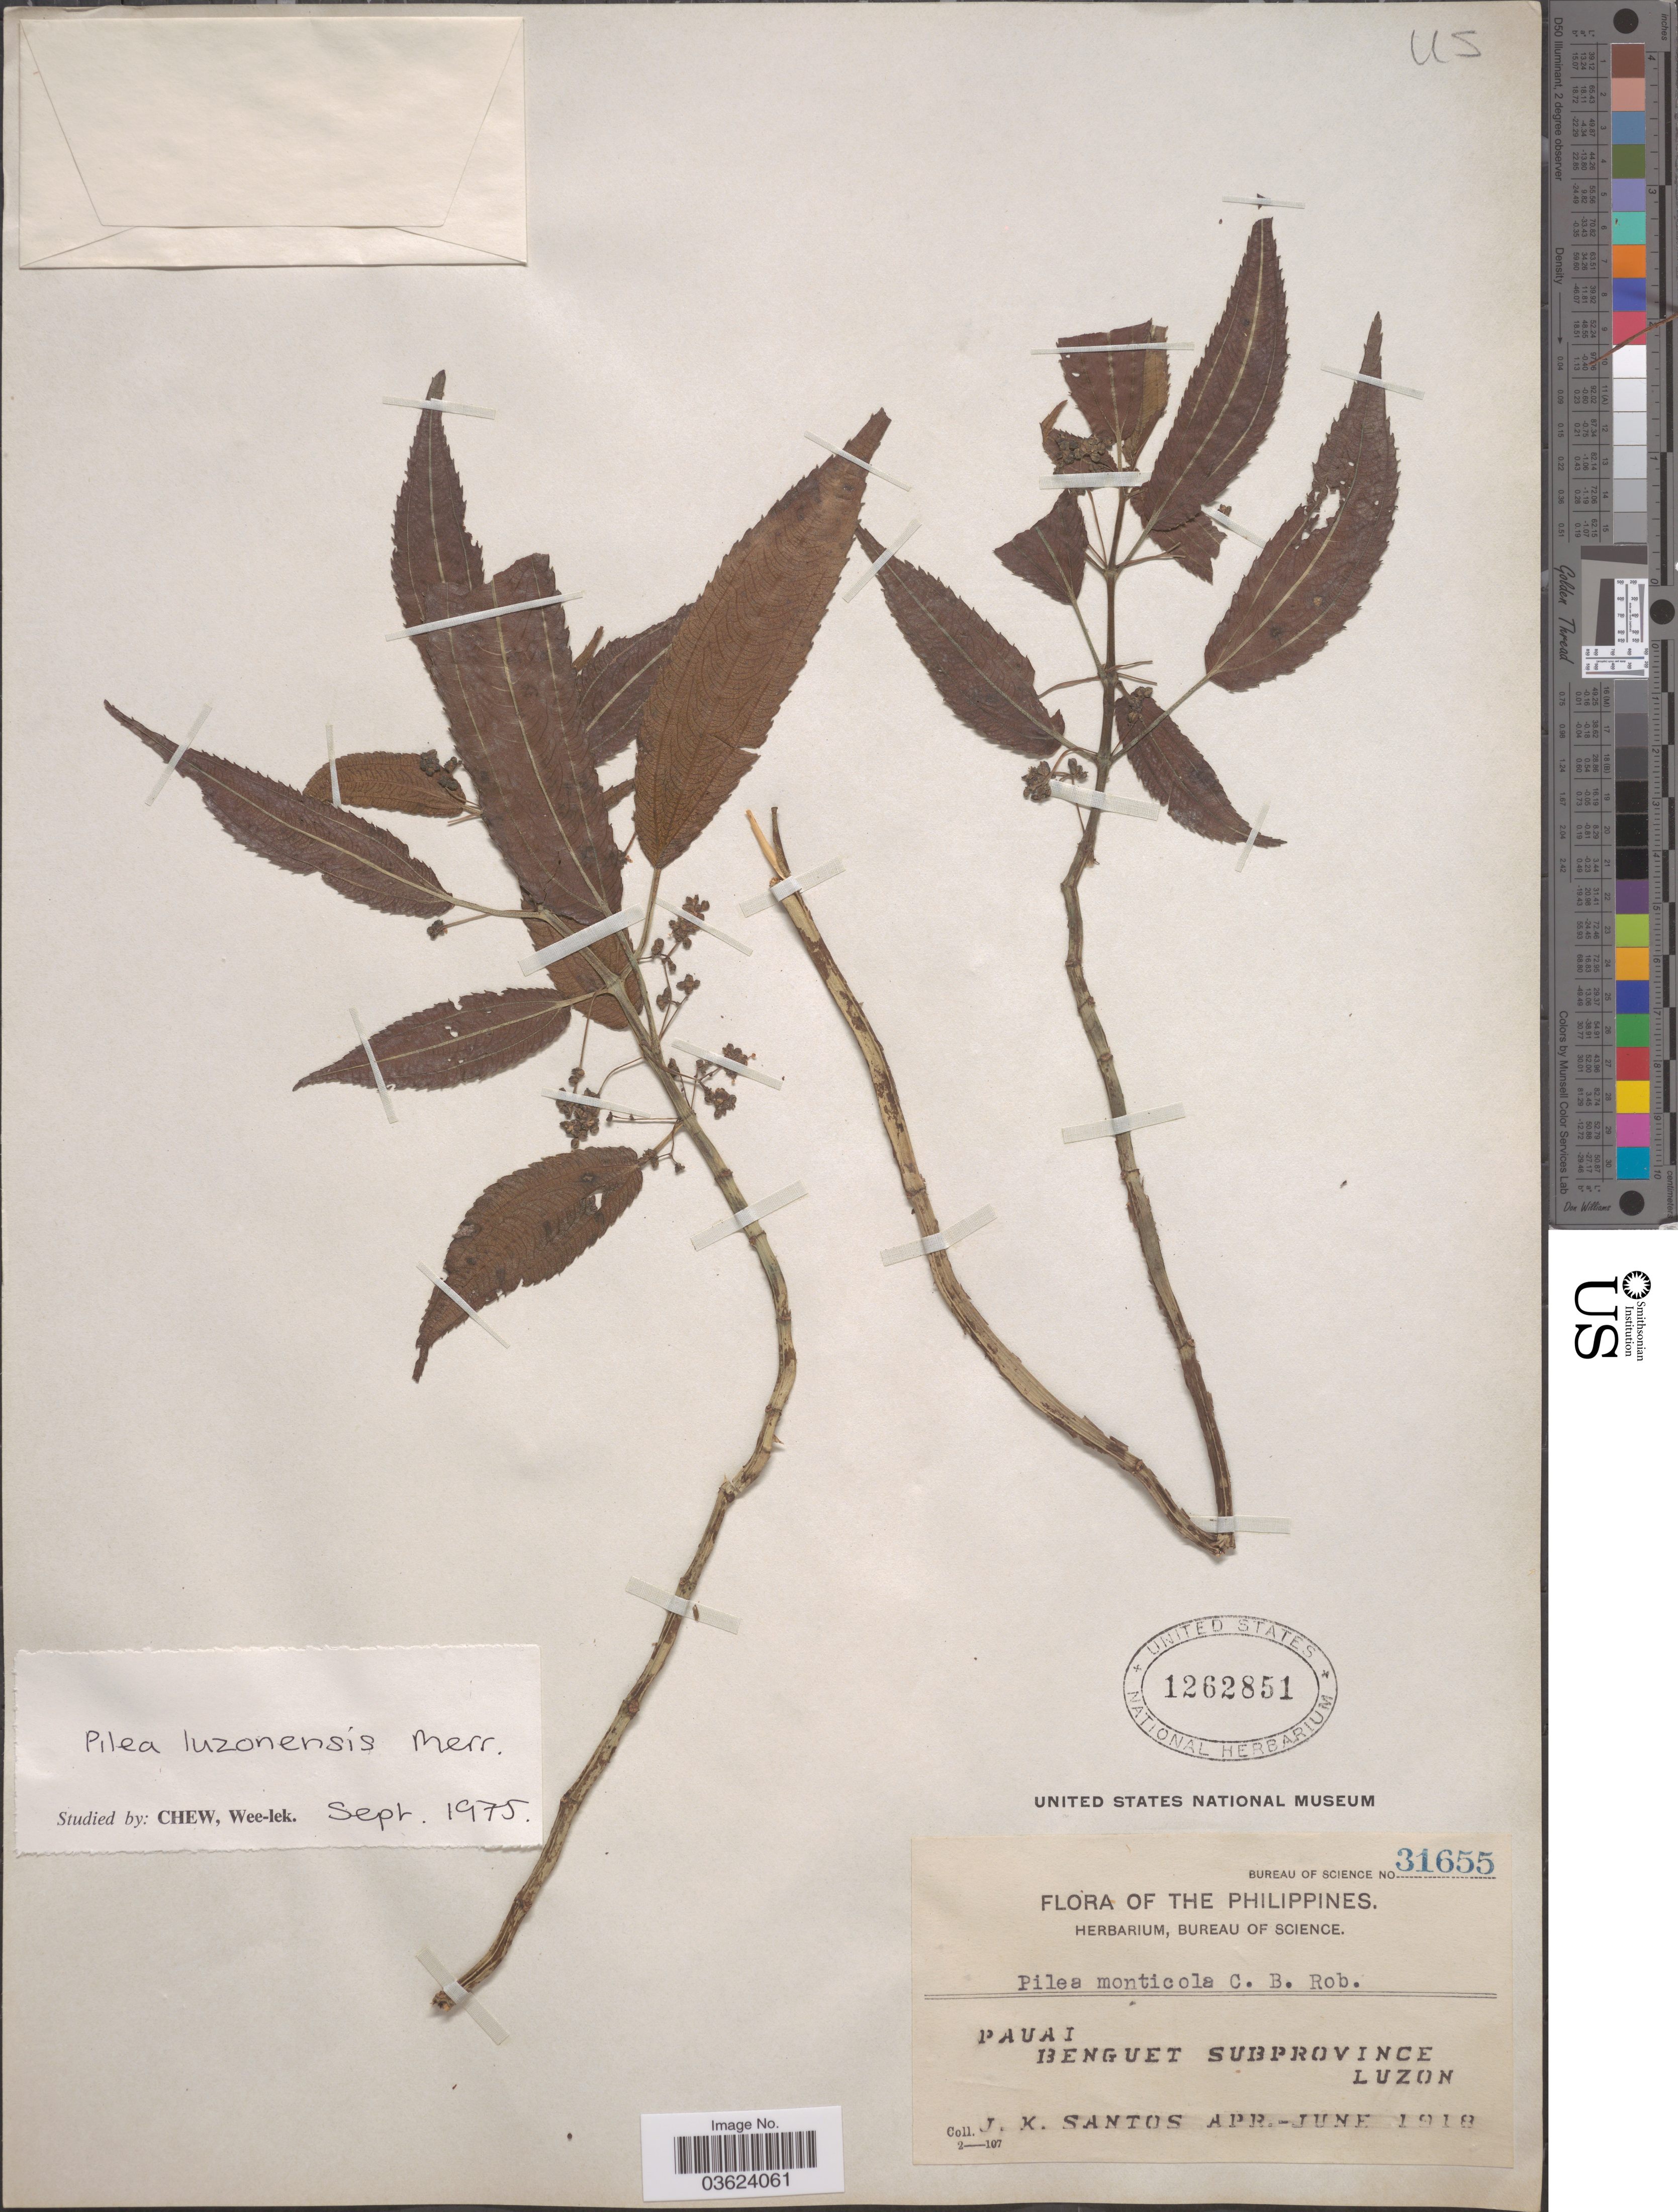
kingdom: Plantae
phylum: Tracheophyta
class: Magnoliopsida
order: Rosales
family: Urticaceae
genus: Pilea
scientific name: Pilea luzonensis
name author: Merr.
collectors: J. K. Santos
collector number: Bureau of Science 31655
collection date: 1918-04/1918-06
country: Philippines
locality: Pauai. Benguet Subprovince. Luzon.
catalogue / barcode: US 1262851